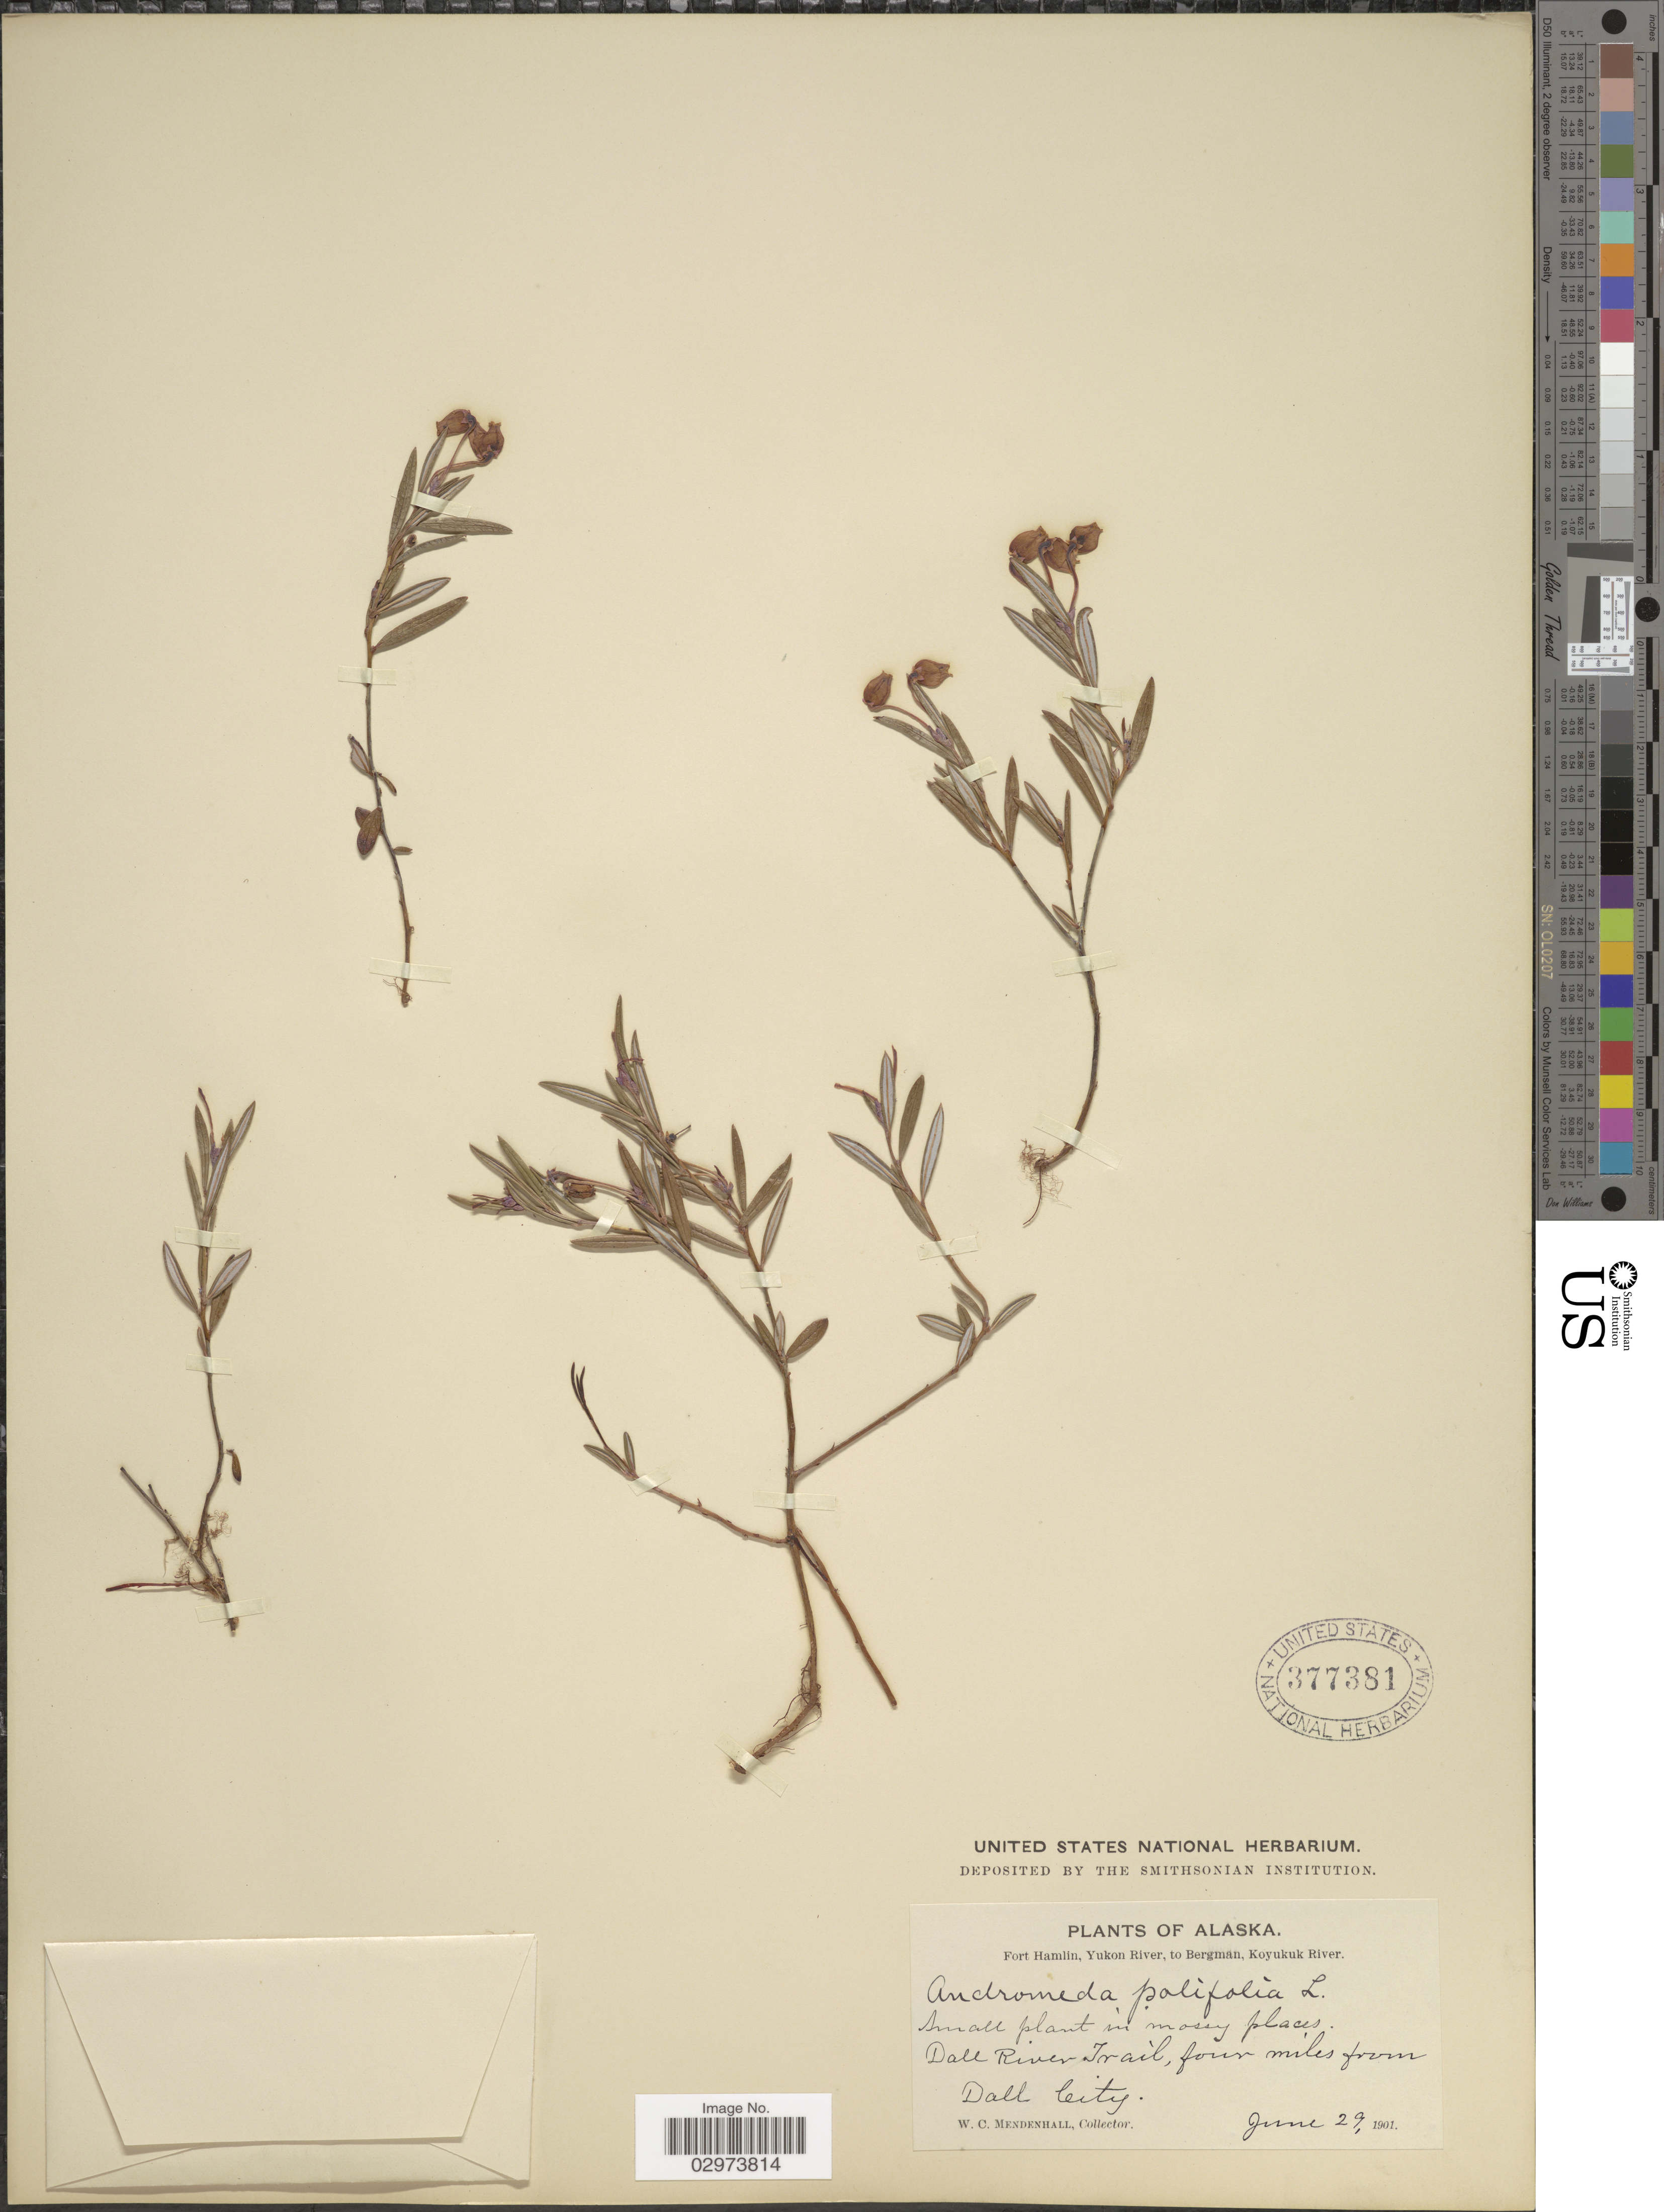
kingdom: Plantae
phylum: Tracheophyta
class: Magnoliopsida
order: Ericales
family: Ericaceae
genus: Andromeda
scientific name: Andromeda polifolia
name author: L.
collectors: W. Mendenhall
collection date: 1901-06-29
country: United States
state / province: Alaska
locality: Fort Hamlin, Yukon River, to Bergman, Koyukuk River. Dall River Trail, four miles from Dall City.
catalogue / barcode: US 377381